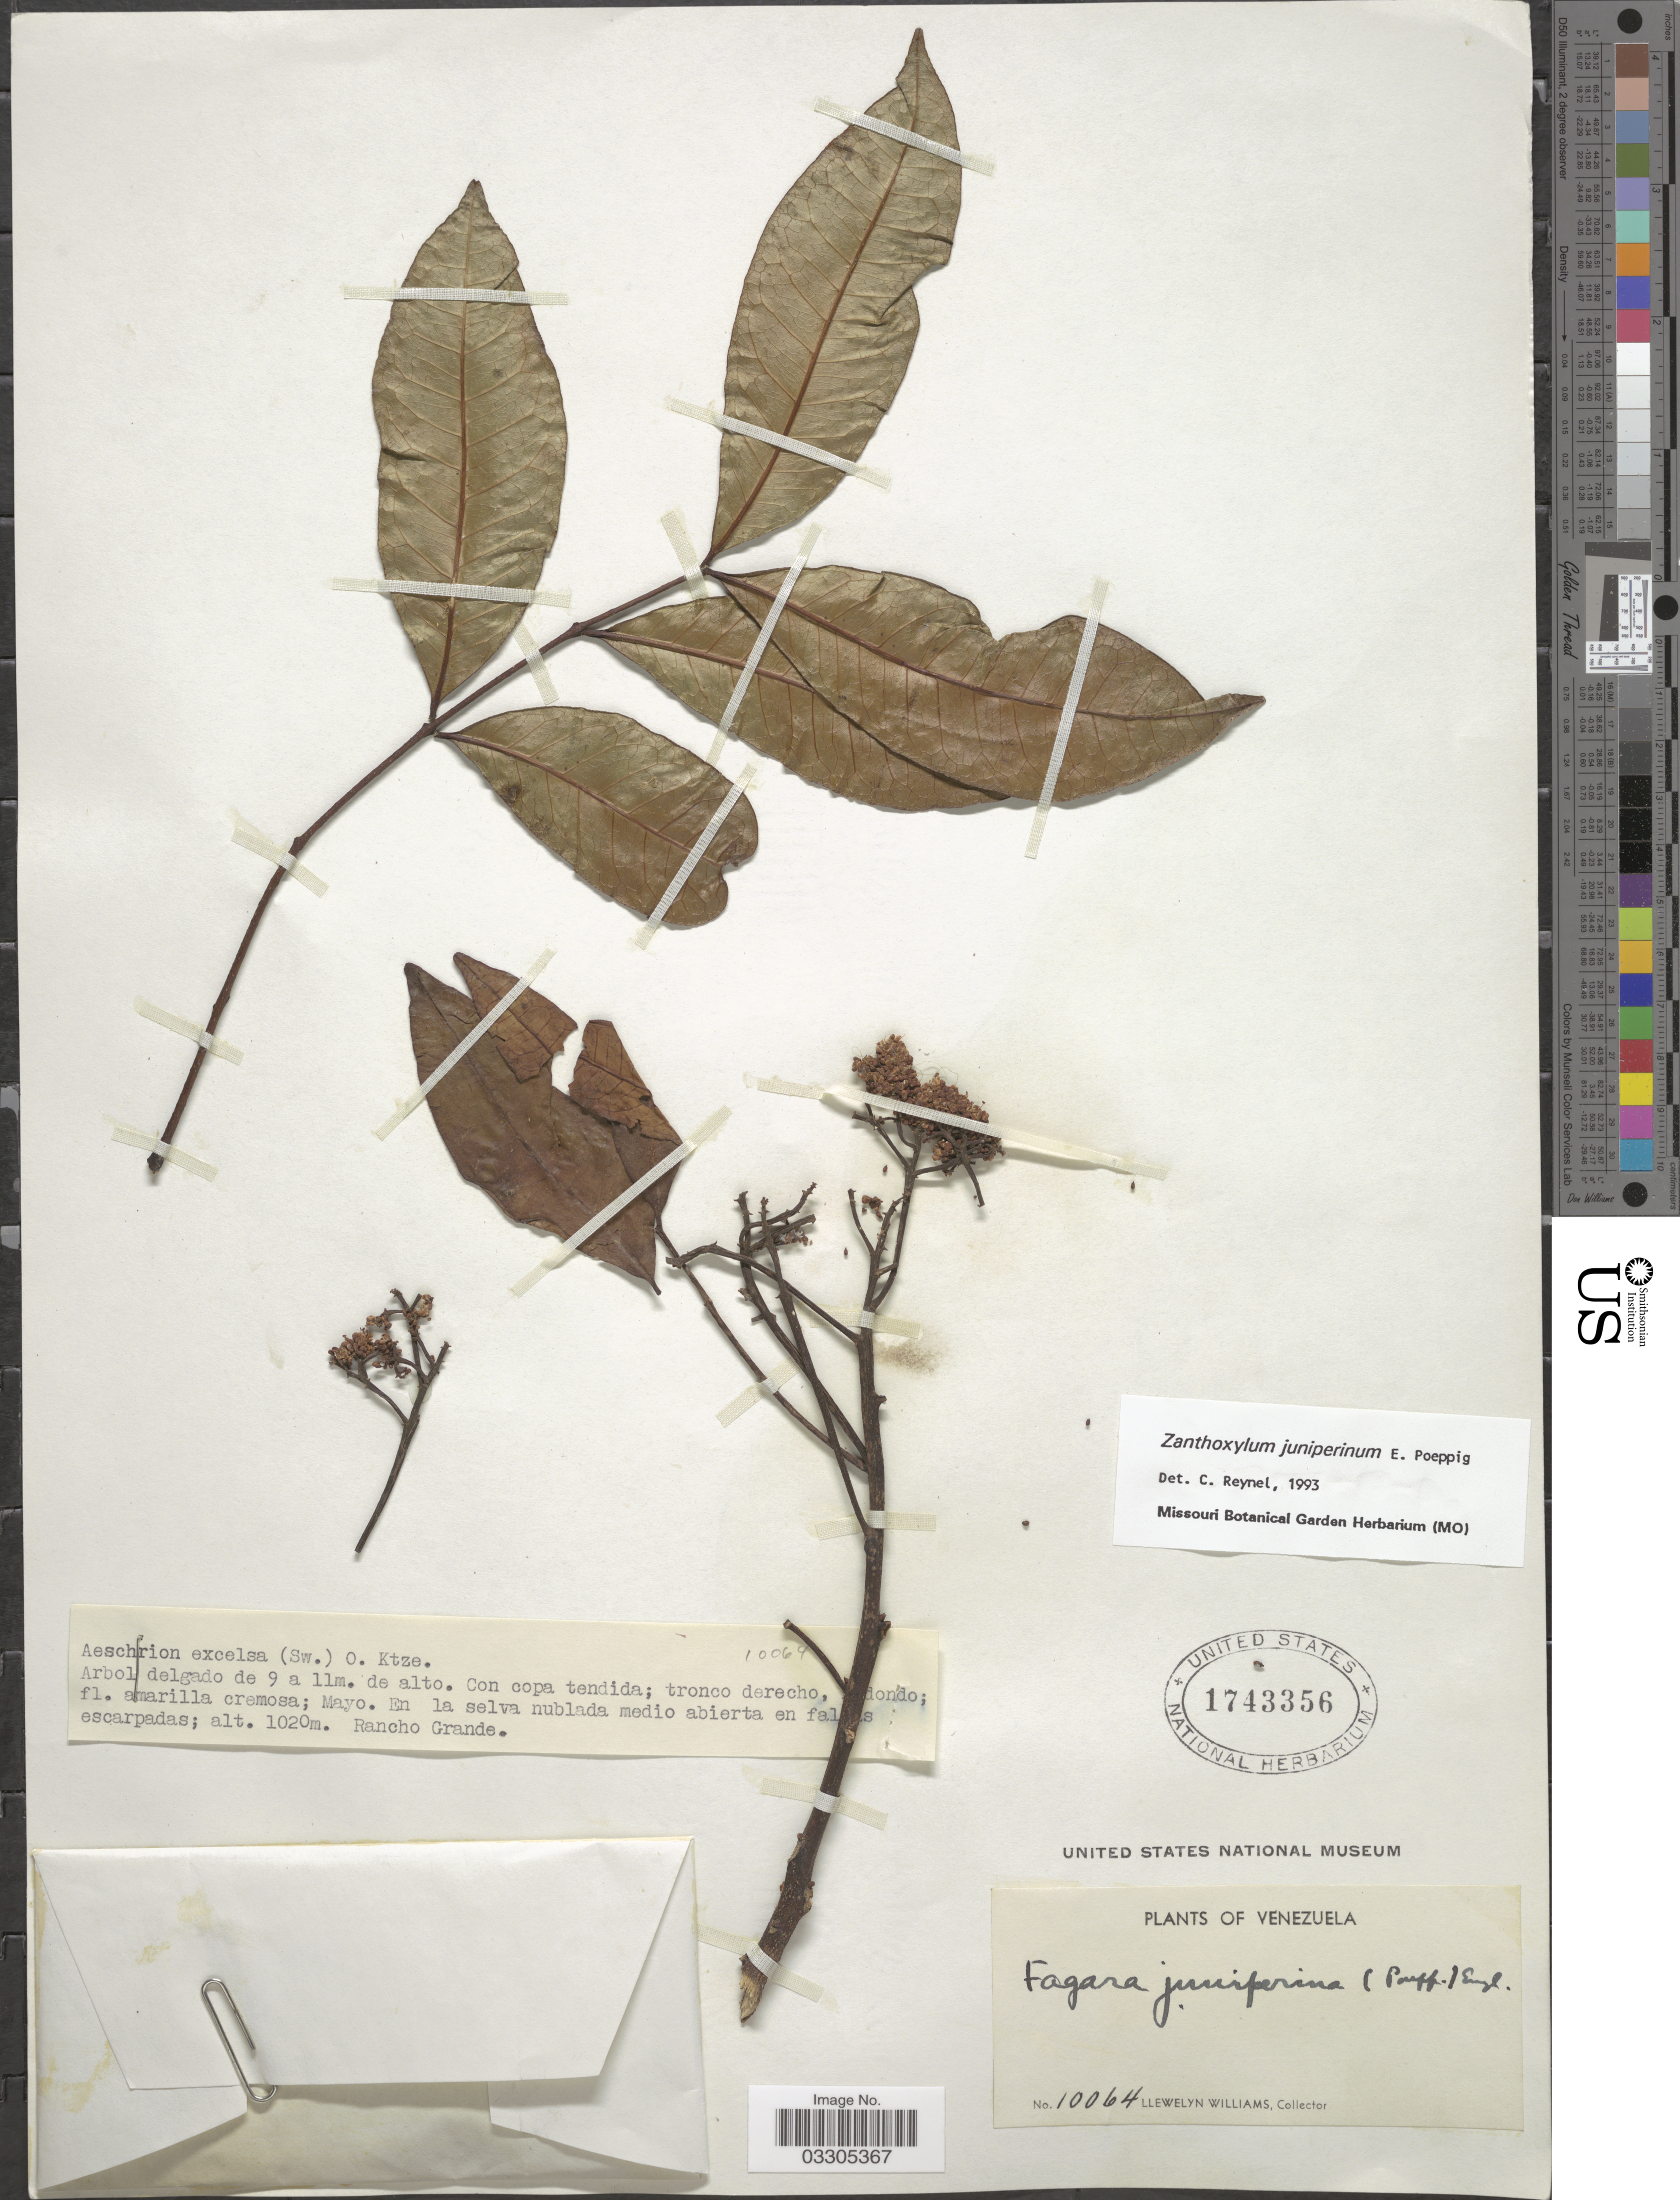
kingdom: Plantae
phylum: Tracheophyta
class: Magnoliopsida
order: Sapindales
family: Rutaceae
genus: Zanthoxylum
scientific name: Zanthoxylum juniperinum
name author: Poepp.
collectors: Ll. Williams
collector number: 10064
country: Venezuela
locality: Rancho Grande.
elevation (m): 1020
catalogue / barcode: US 1743356